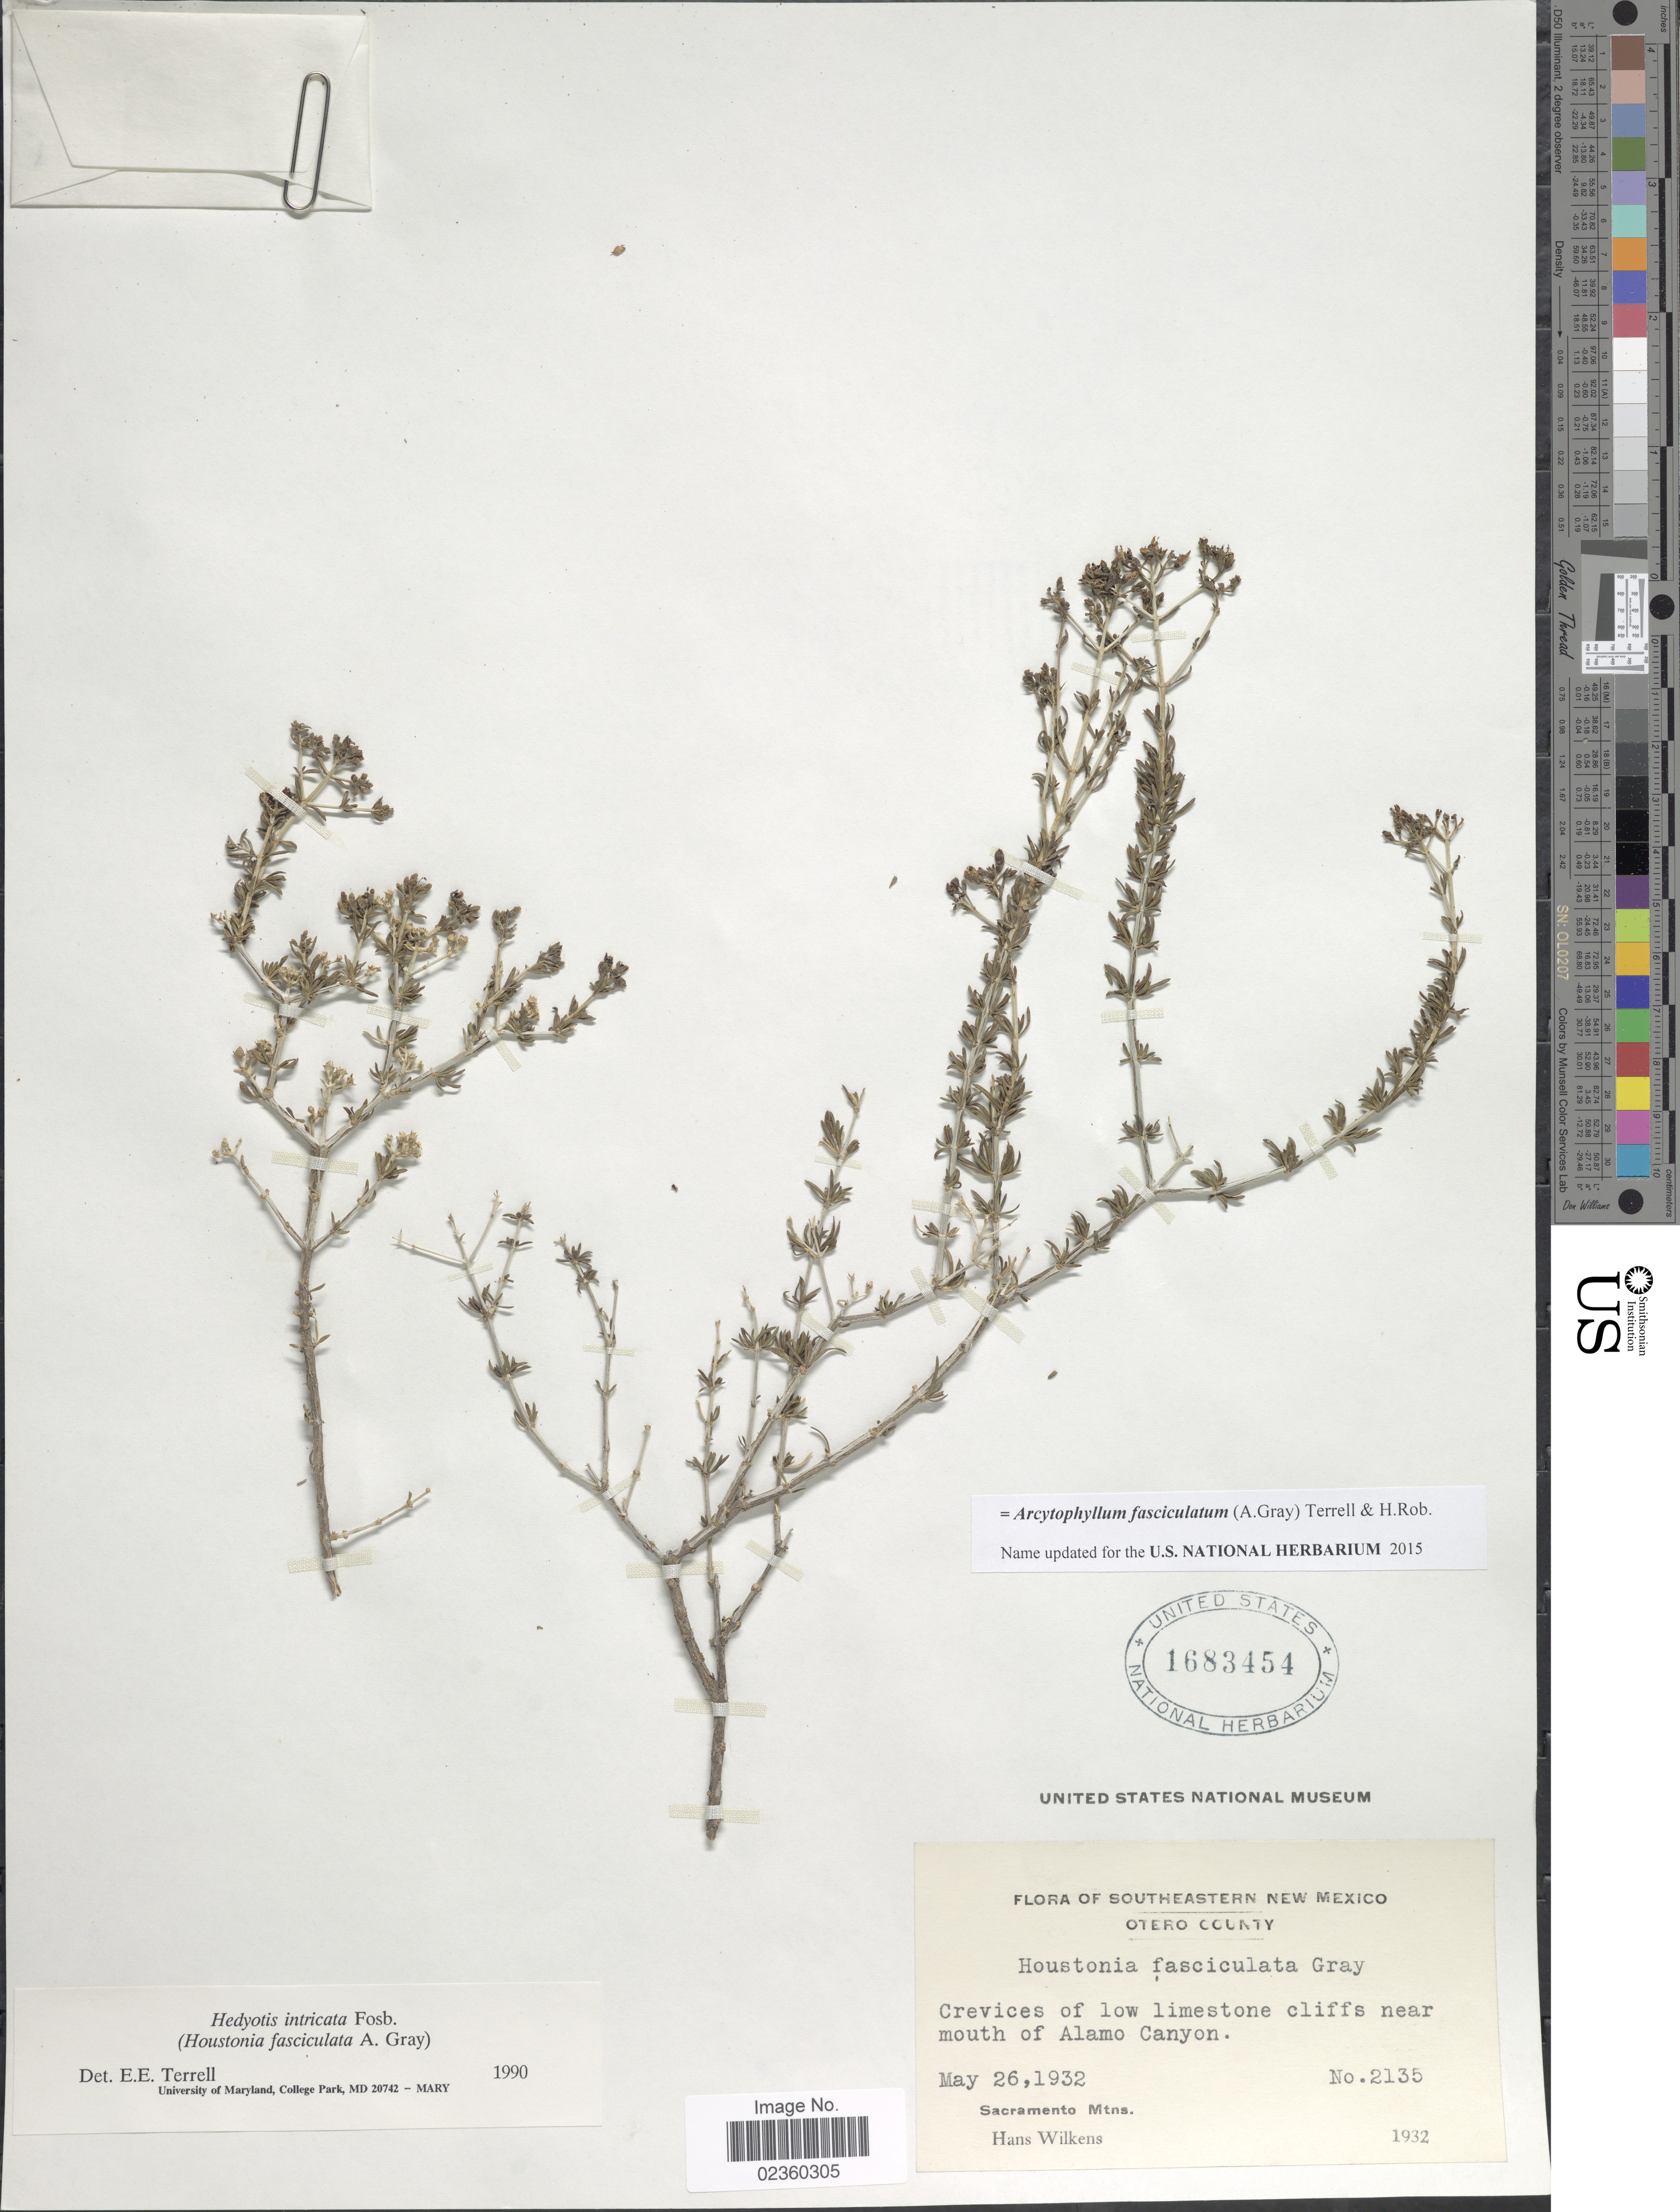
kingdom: Plantae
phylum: Tracheophyta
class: Magnoliopsida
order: Gentianales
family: Rubiaceae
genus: Arcytophyllum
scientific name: Arcytophyllum fasciculatum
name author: (A. Gray) Terrell & H. Rob.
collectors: H. Wilkens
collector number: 2135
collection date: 1932-05-26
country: United States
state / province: New Mexico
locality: Southeastern New Mexico, Otero County, Crevices of low limestone cliffs near mouth of Alamo Canyon, Sacramento Mtns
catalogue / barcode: US 1683454